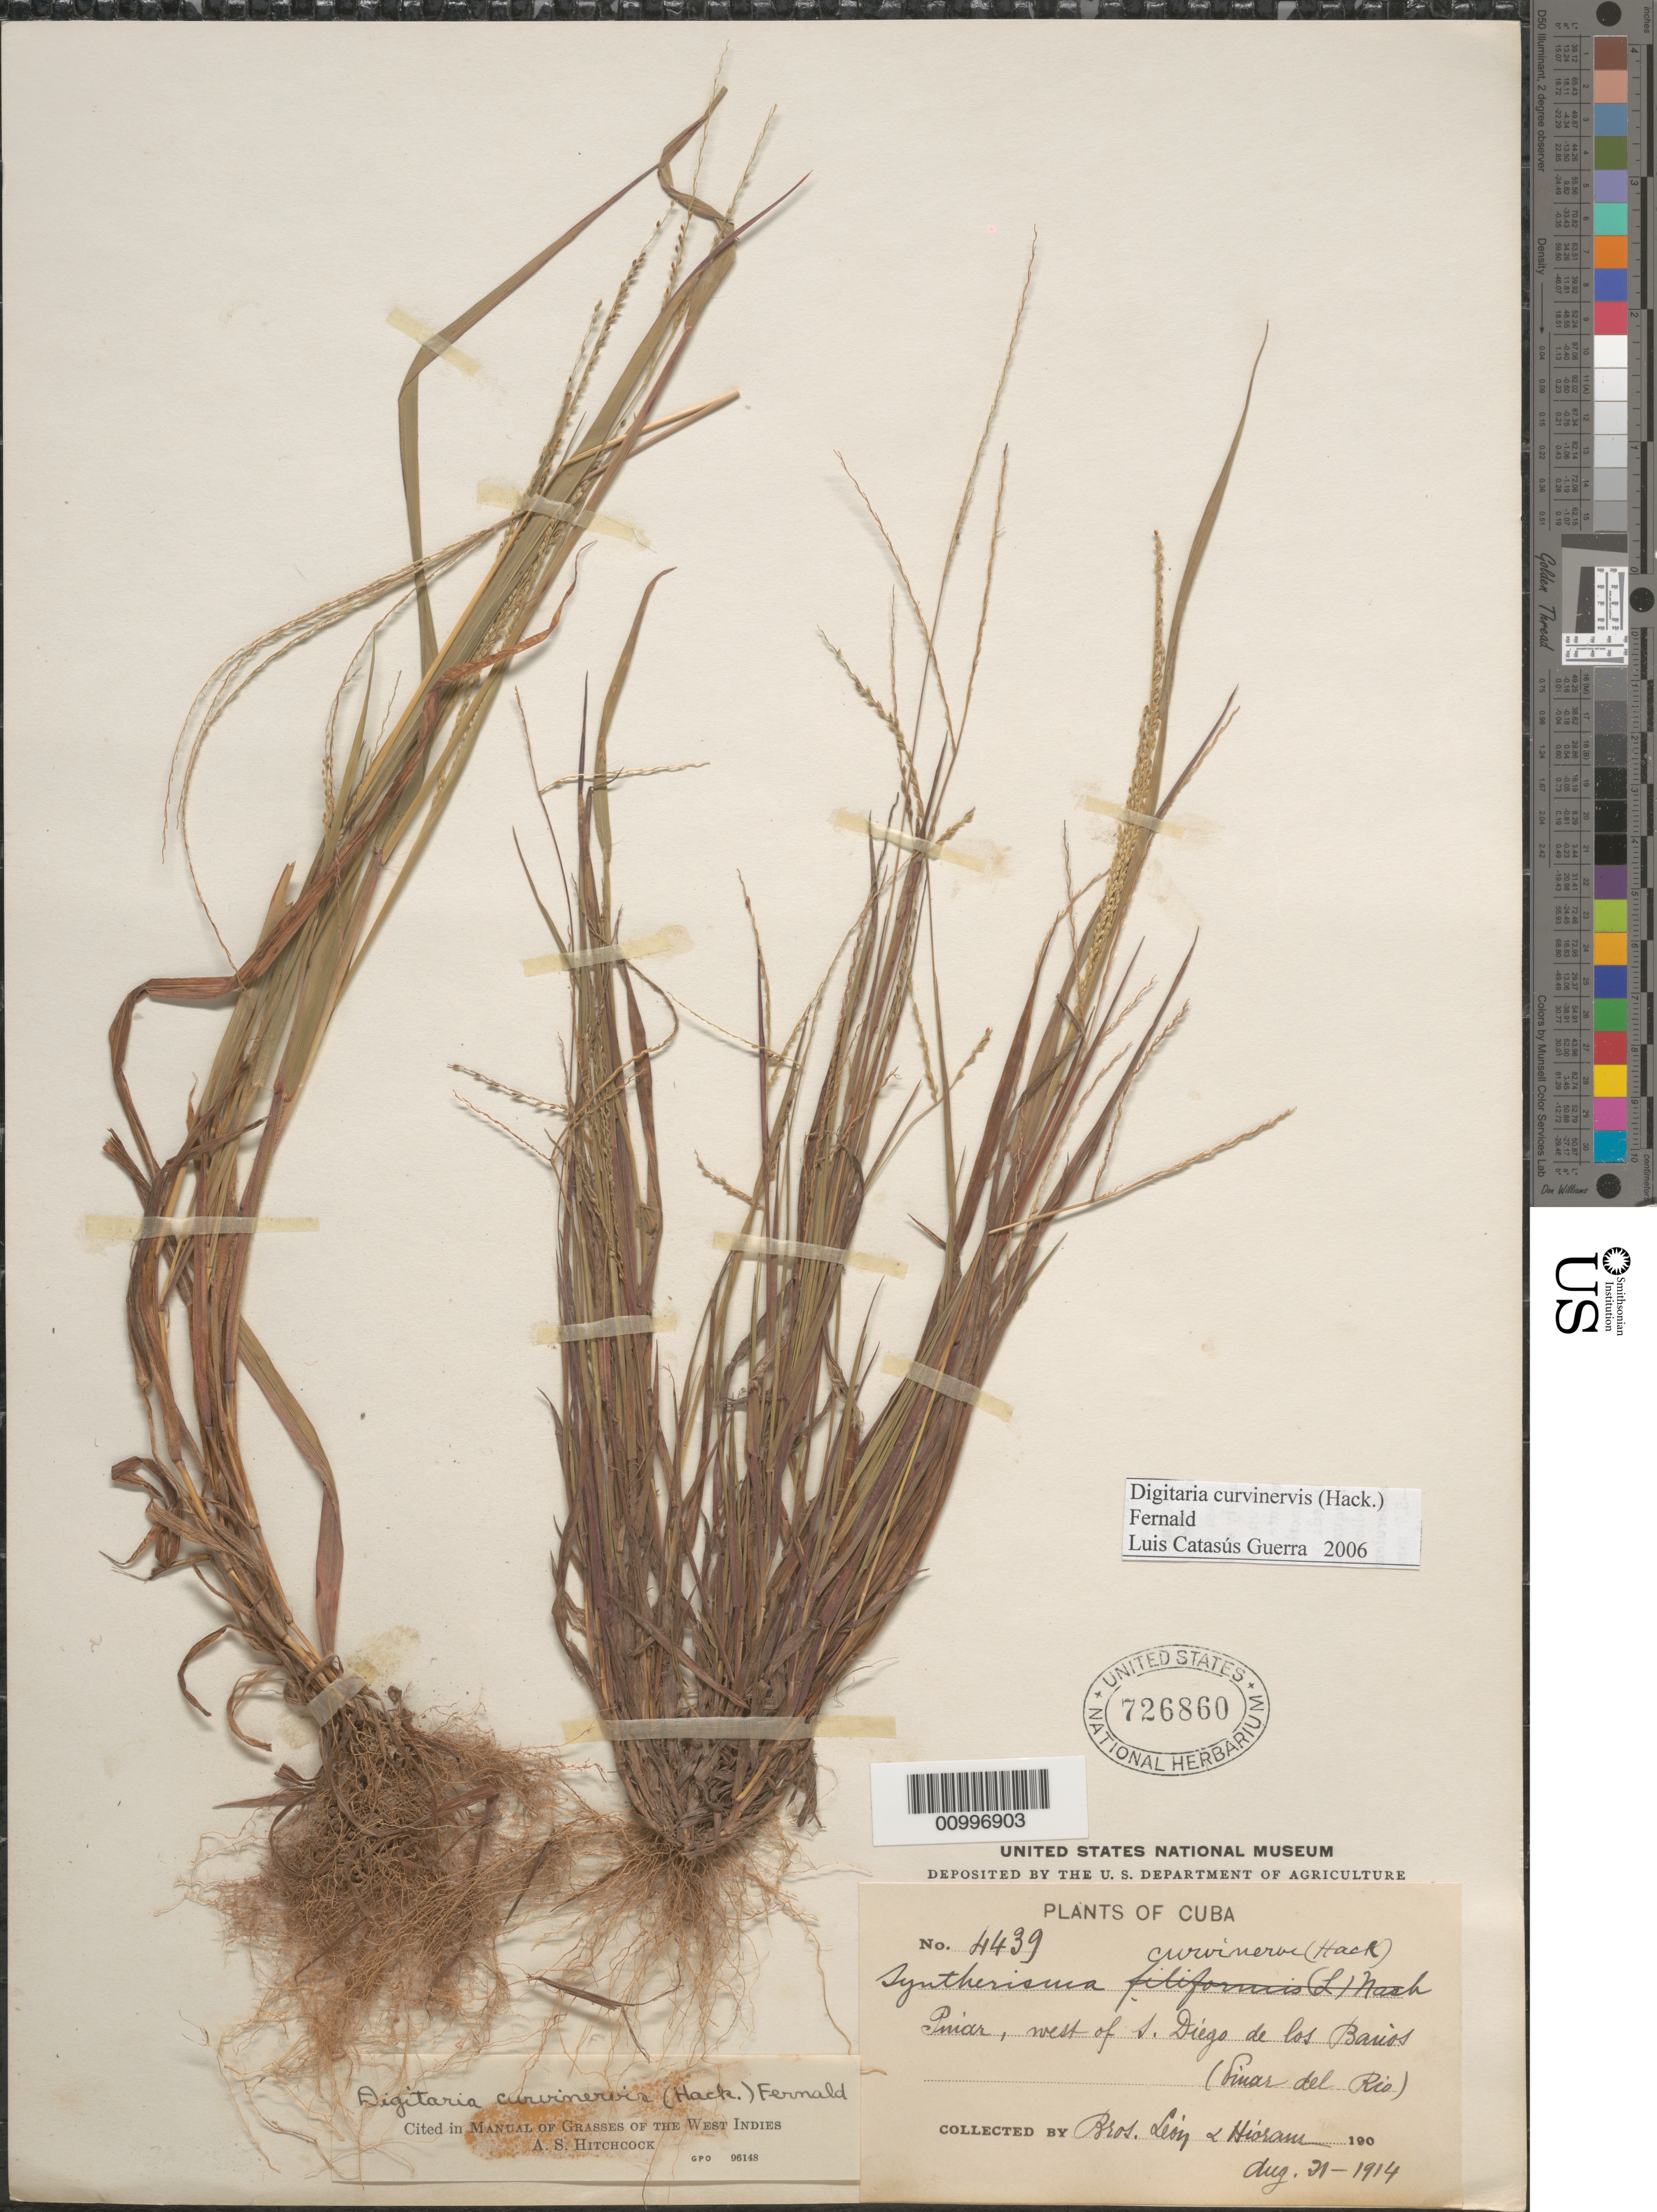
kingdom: Plantae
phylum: Tracheophyta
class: Liliopsida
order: Poales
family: Poaceae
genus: Digitaria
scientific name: Digitaria curvinervis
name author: (Hack.) Fernald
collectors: Bro. León & Bro. Hioram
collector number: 4439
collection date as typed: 21 Aug 1914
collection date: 1914-08-21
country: Cuba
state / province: Pinar del Rio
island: Cuba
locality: W of San Diego de los Banos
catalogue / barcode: US 726860